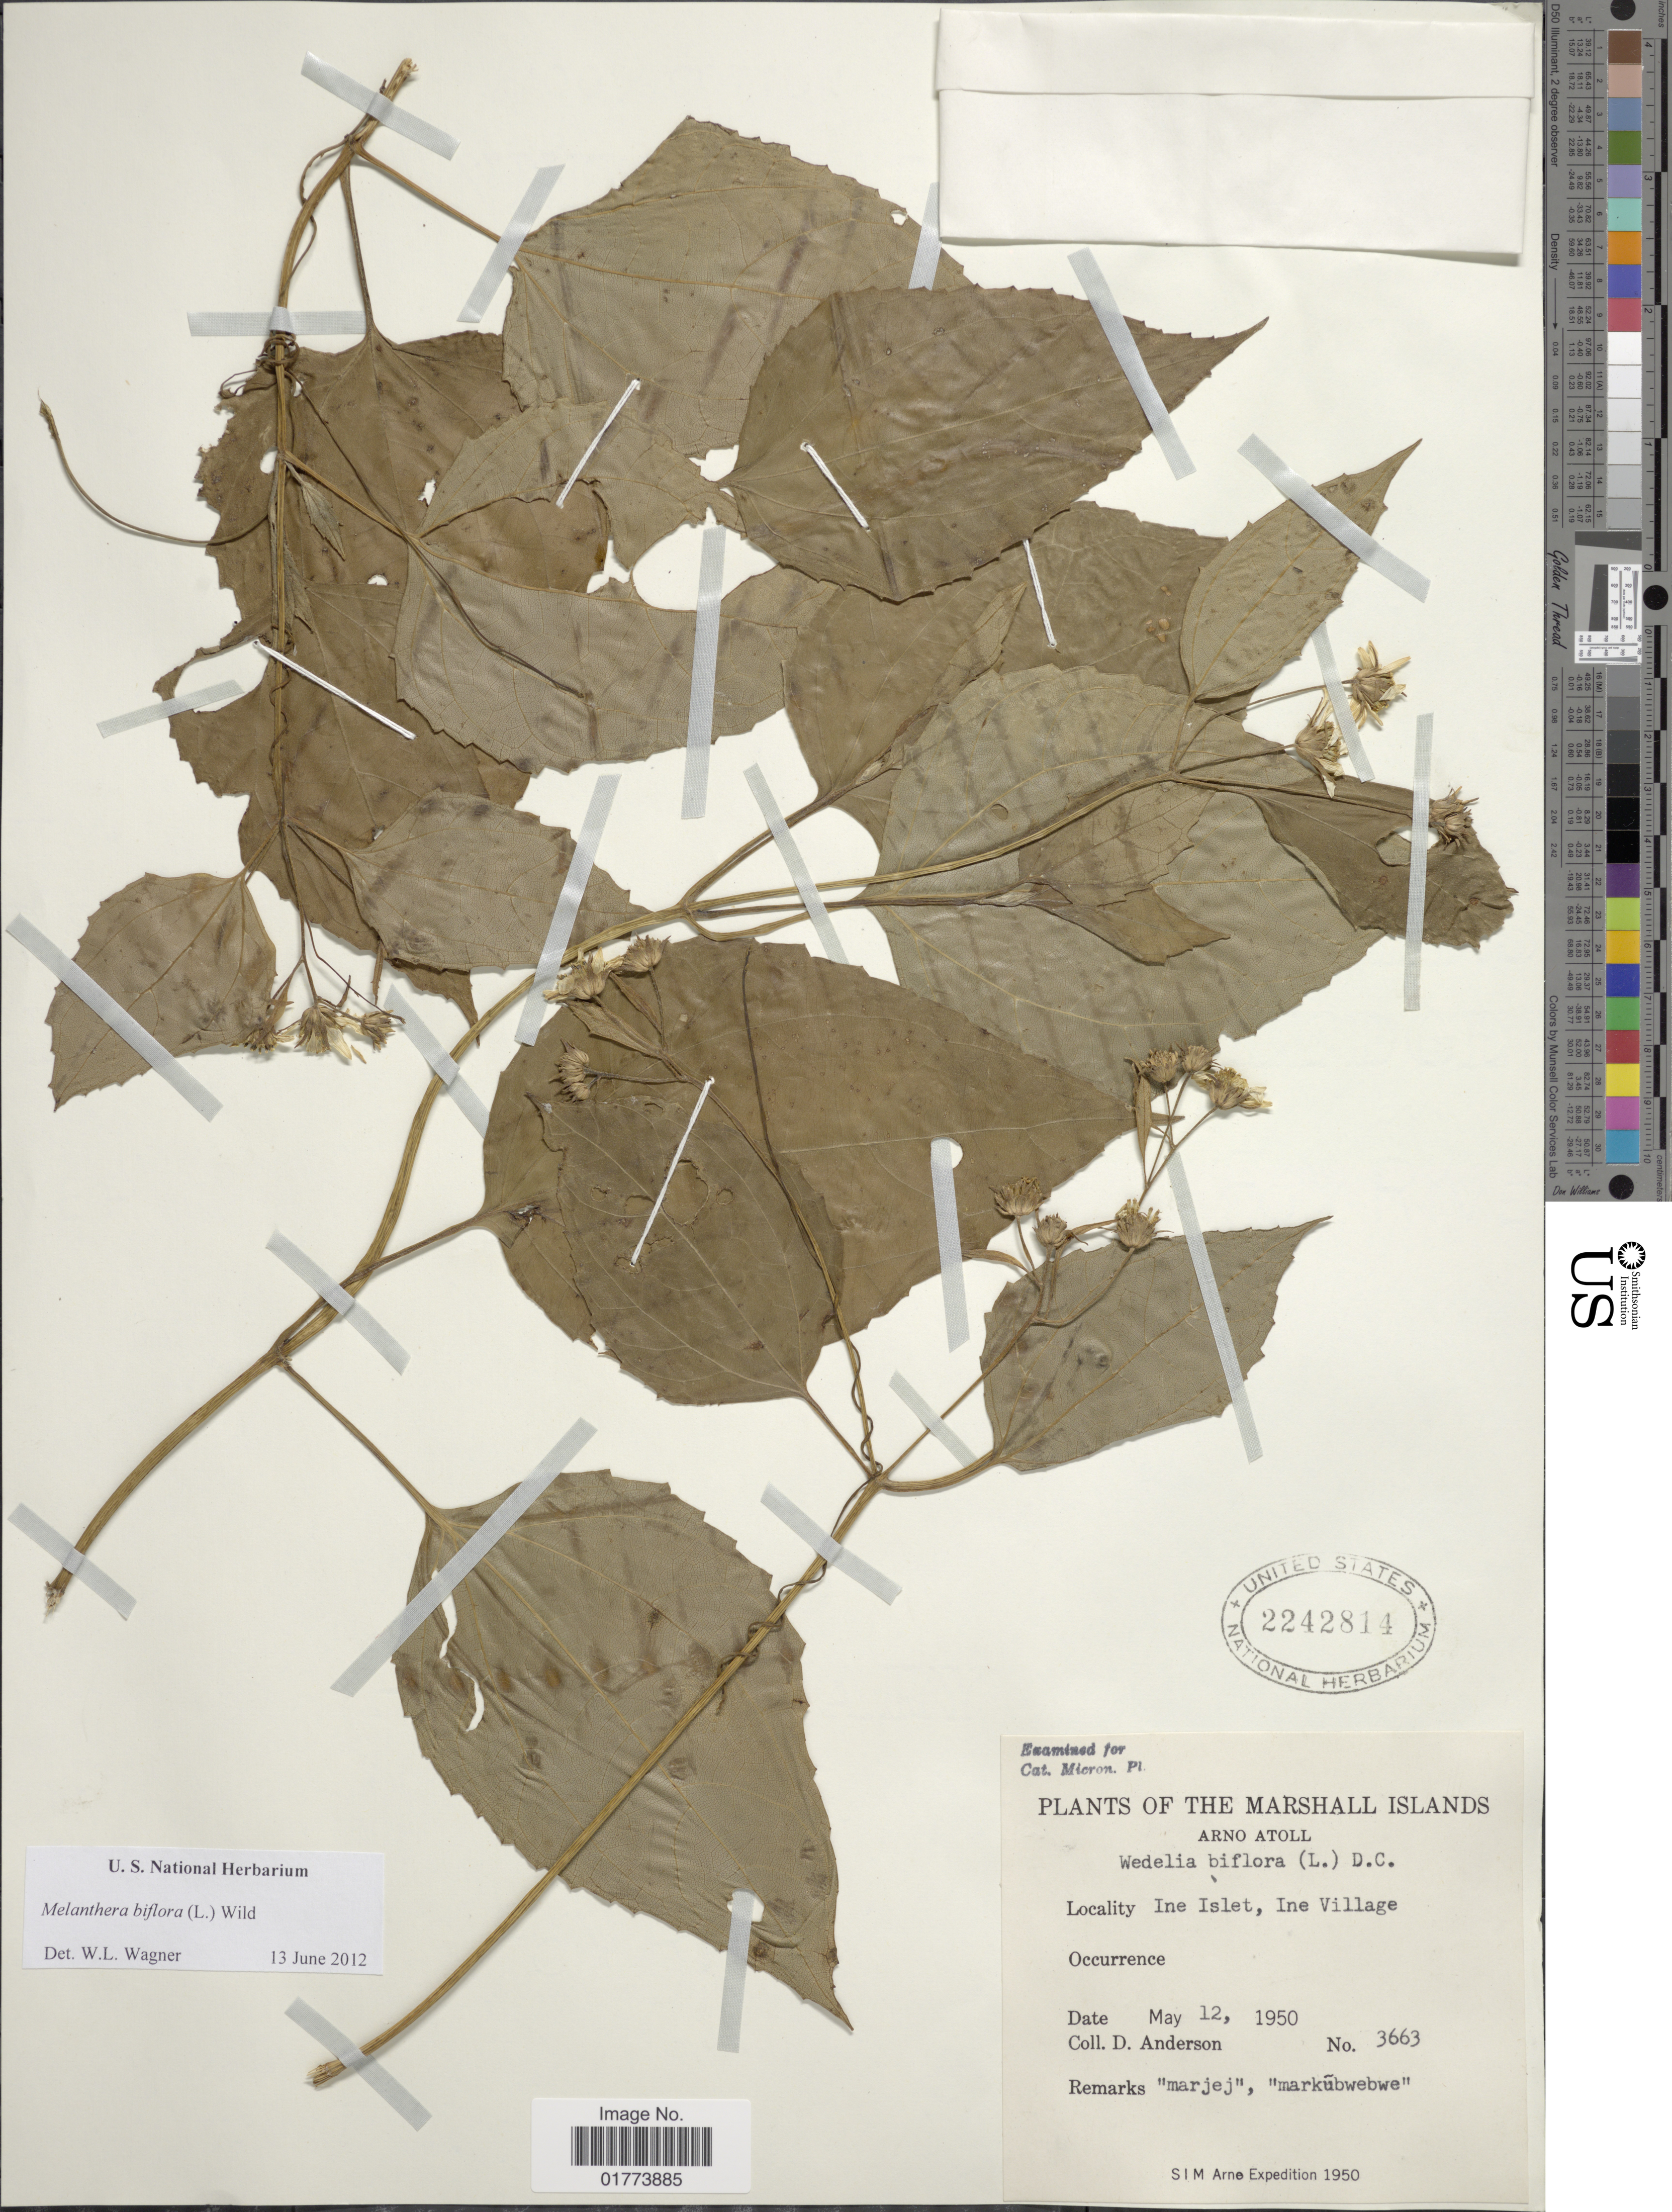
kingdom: Plantae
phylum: Tracheophyta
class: Magnoliopsida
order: Asterales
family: Asteraceae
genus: Wollastonia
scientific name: Wollastonia biflora var. biflora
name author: (L.) DC.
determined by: Wagner, W. L., (BOT), Smithsonian Institution - National Museum of Natural History (UNITED STATES)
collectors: D. Anderson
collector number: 3663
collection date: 1950-05-12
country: Marshall Islands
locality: Ine Islet, Ine Village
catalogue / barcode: US 2242814